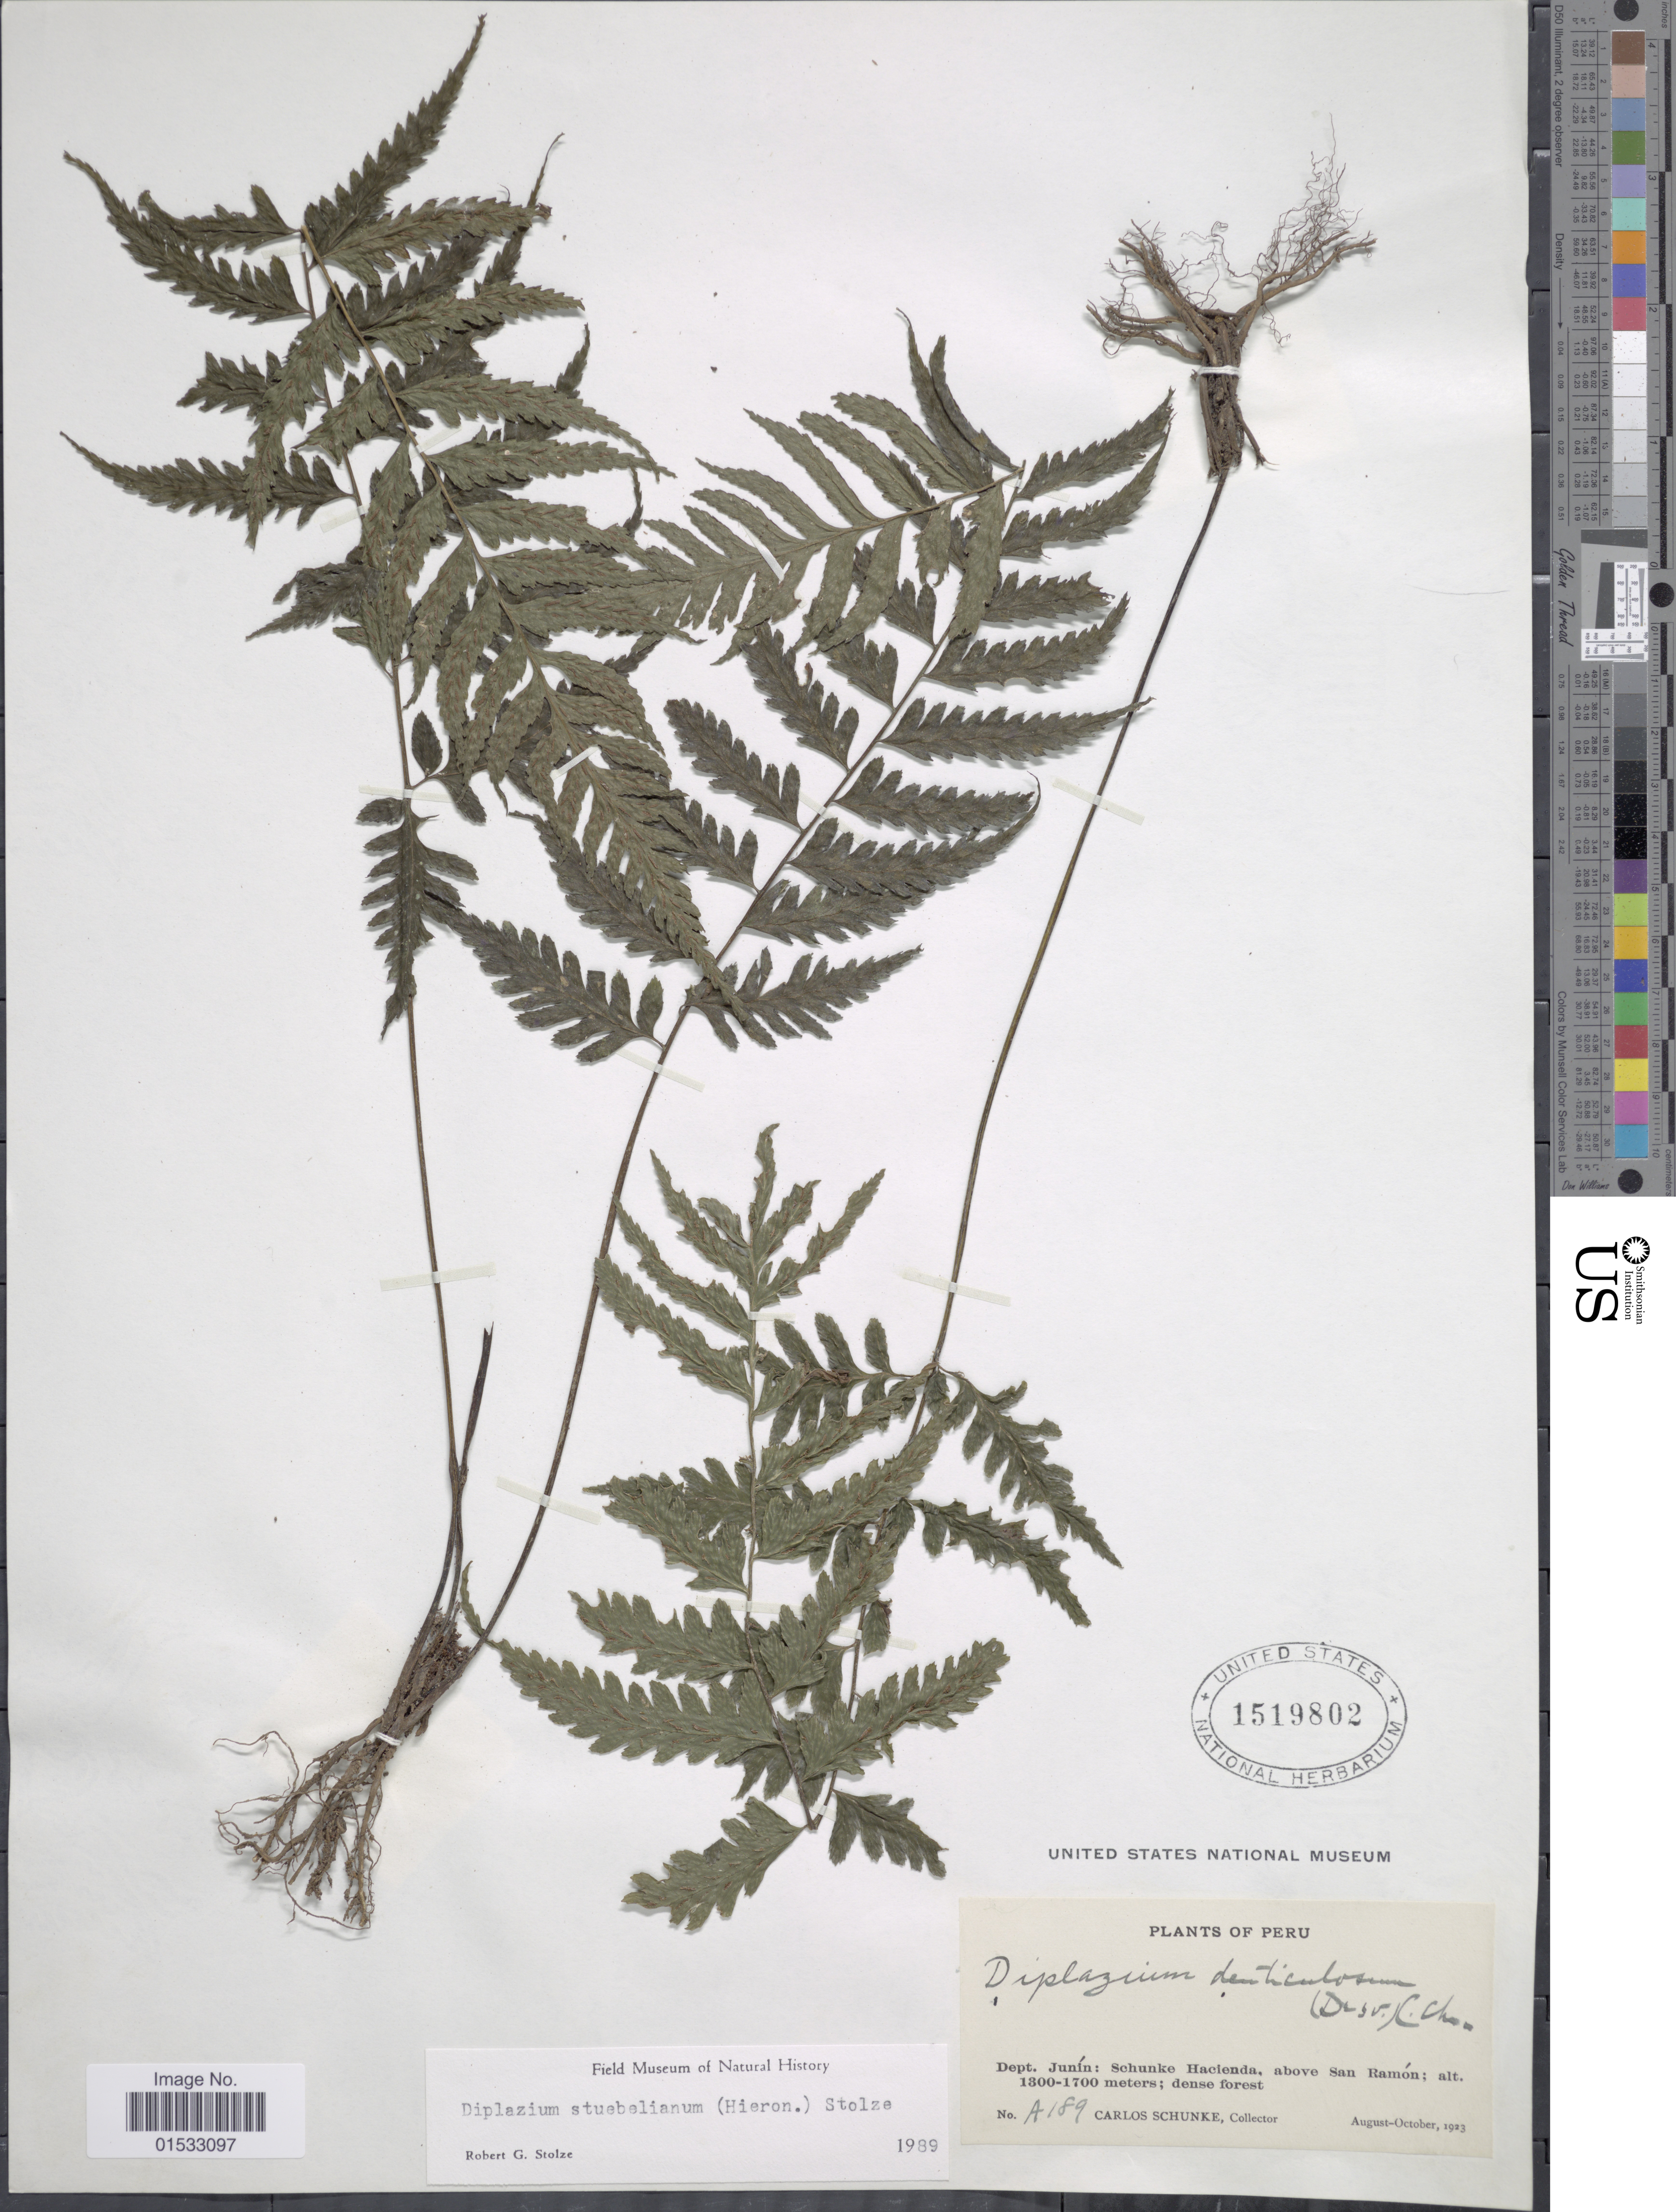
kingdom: Plantae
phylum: Tracheophyta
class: Polypodiopsida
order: Polypodiales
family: Athyriaceae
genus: Diplazium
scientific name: Diplazium stuebelianum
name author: (Hieron.) Stolze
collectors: C. Schunke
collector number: A189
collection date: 1923-08/1923-10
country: Peru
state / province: Junín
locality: Schunke Hacienda, above San Ramón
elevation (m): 1300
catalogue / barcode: US 1519802